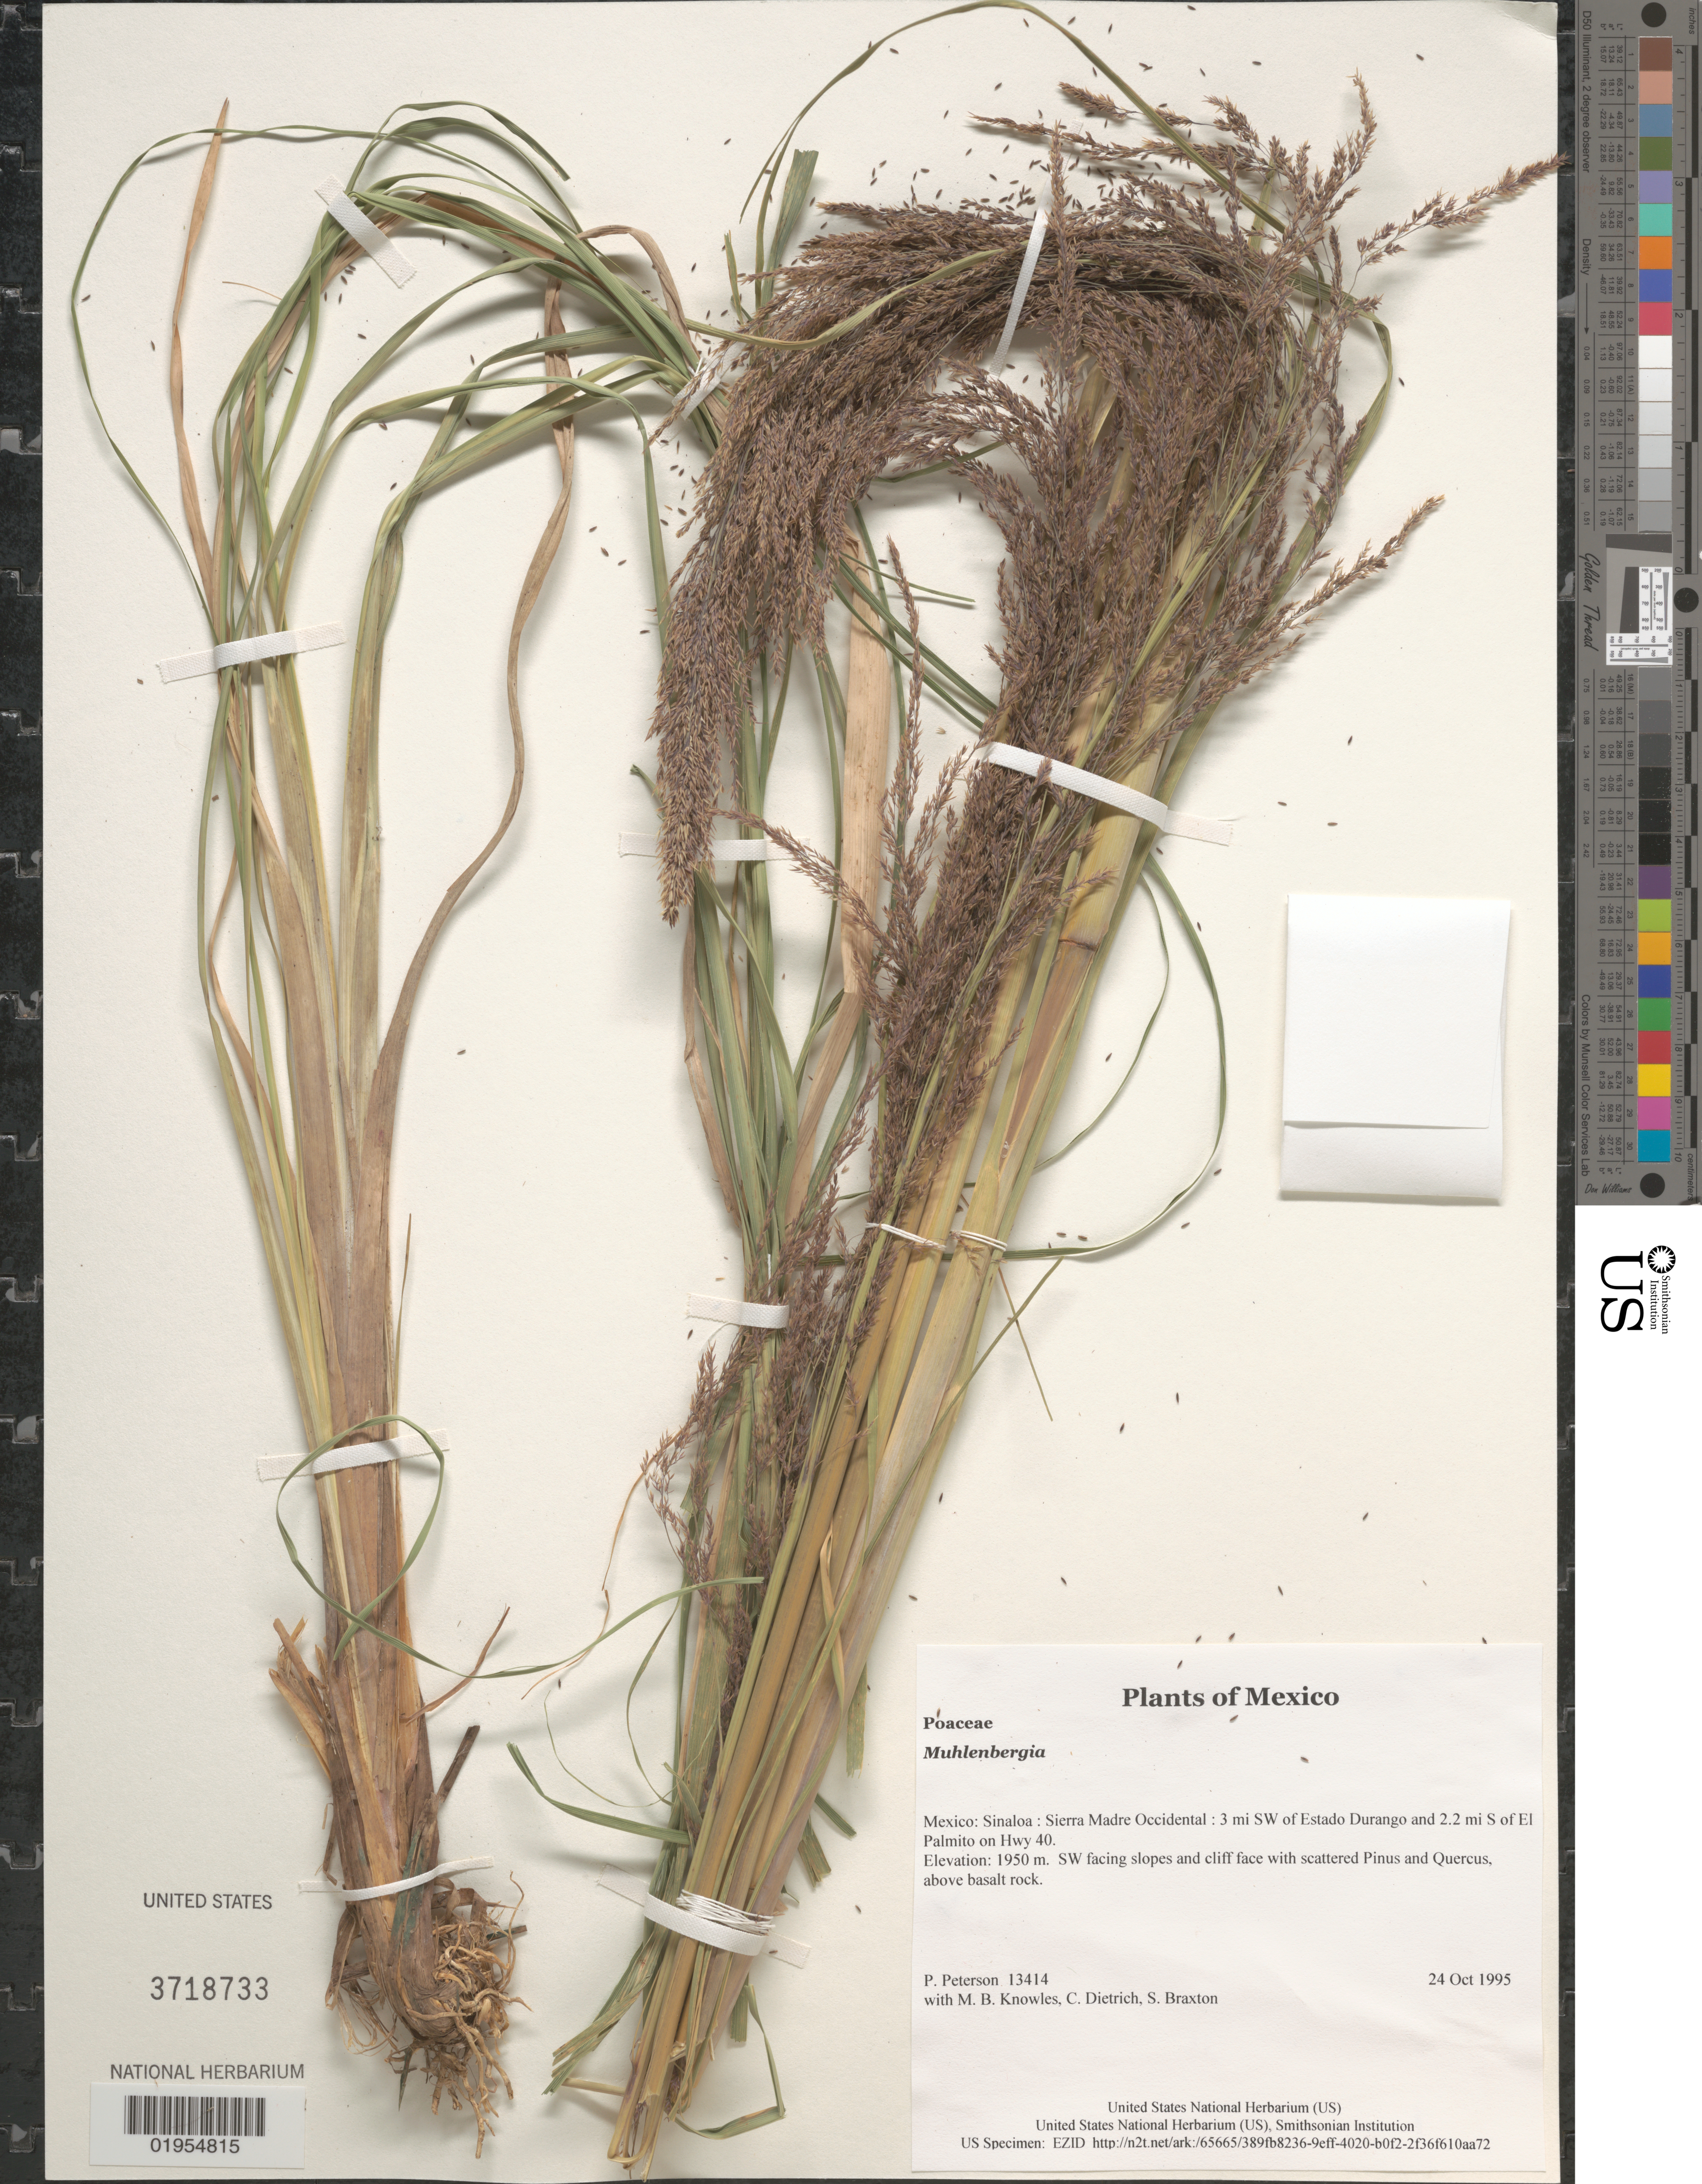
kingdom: Plantae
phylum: Tracheophyta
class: Liliopsida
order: Poales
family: Poaceae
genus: Muhlenbergia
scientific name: Muhlenbergia sp.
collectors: P. M. Peterson, M. B. Knowles, C. Dietrich & S. Braxton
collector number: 13414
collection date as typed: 24 Oct 1995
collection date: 1995-10-24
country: Mexico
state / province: Sinaloa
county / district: Sierra Madre Occidental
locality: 3 mi SW of Estado Durango and 2.2 mi S of El Palmito on Hwy 40.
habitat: SW facing slopes and cliff face with scattered Pinus and Quercus, above basalt rock.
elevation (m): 1950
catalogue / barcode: US 3718733